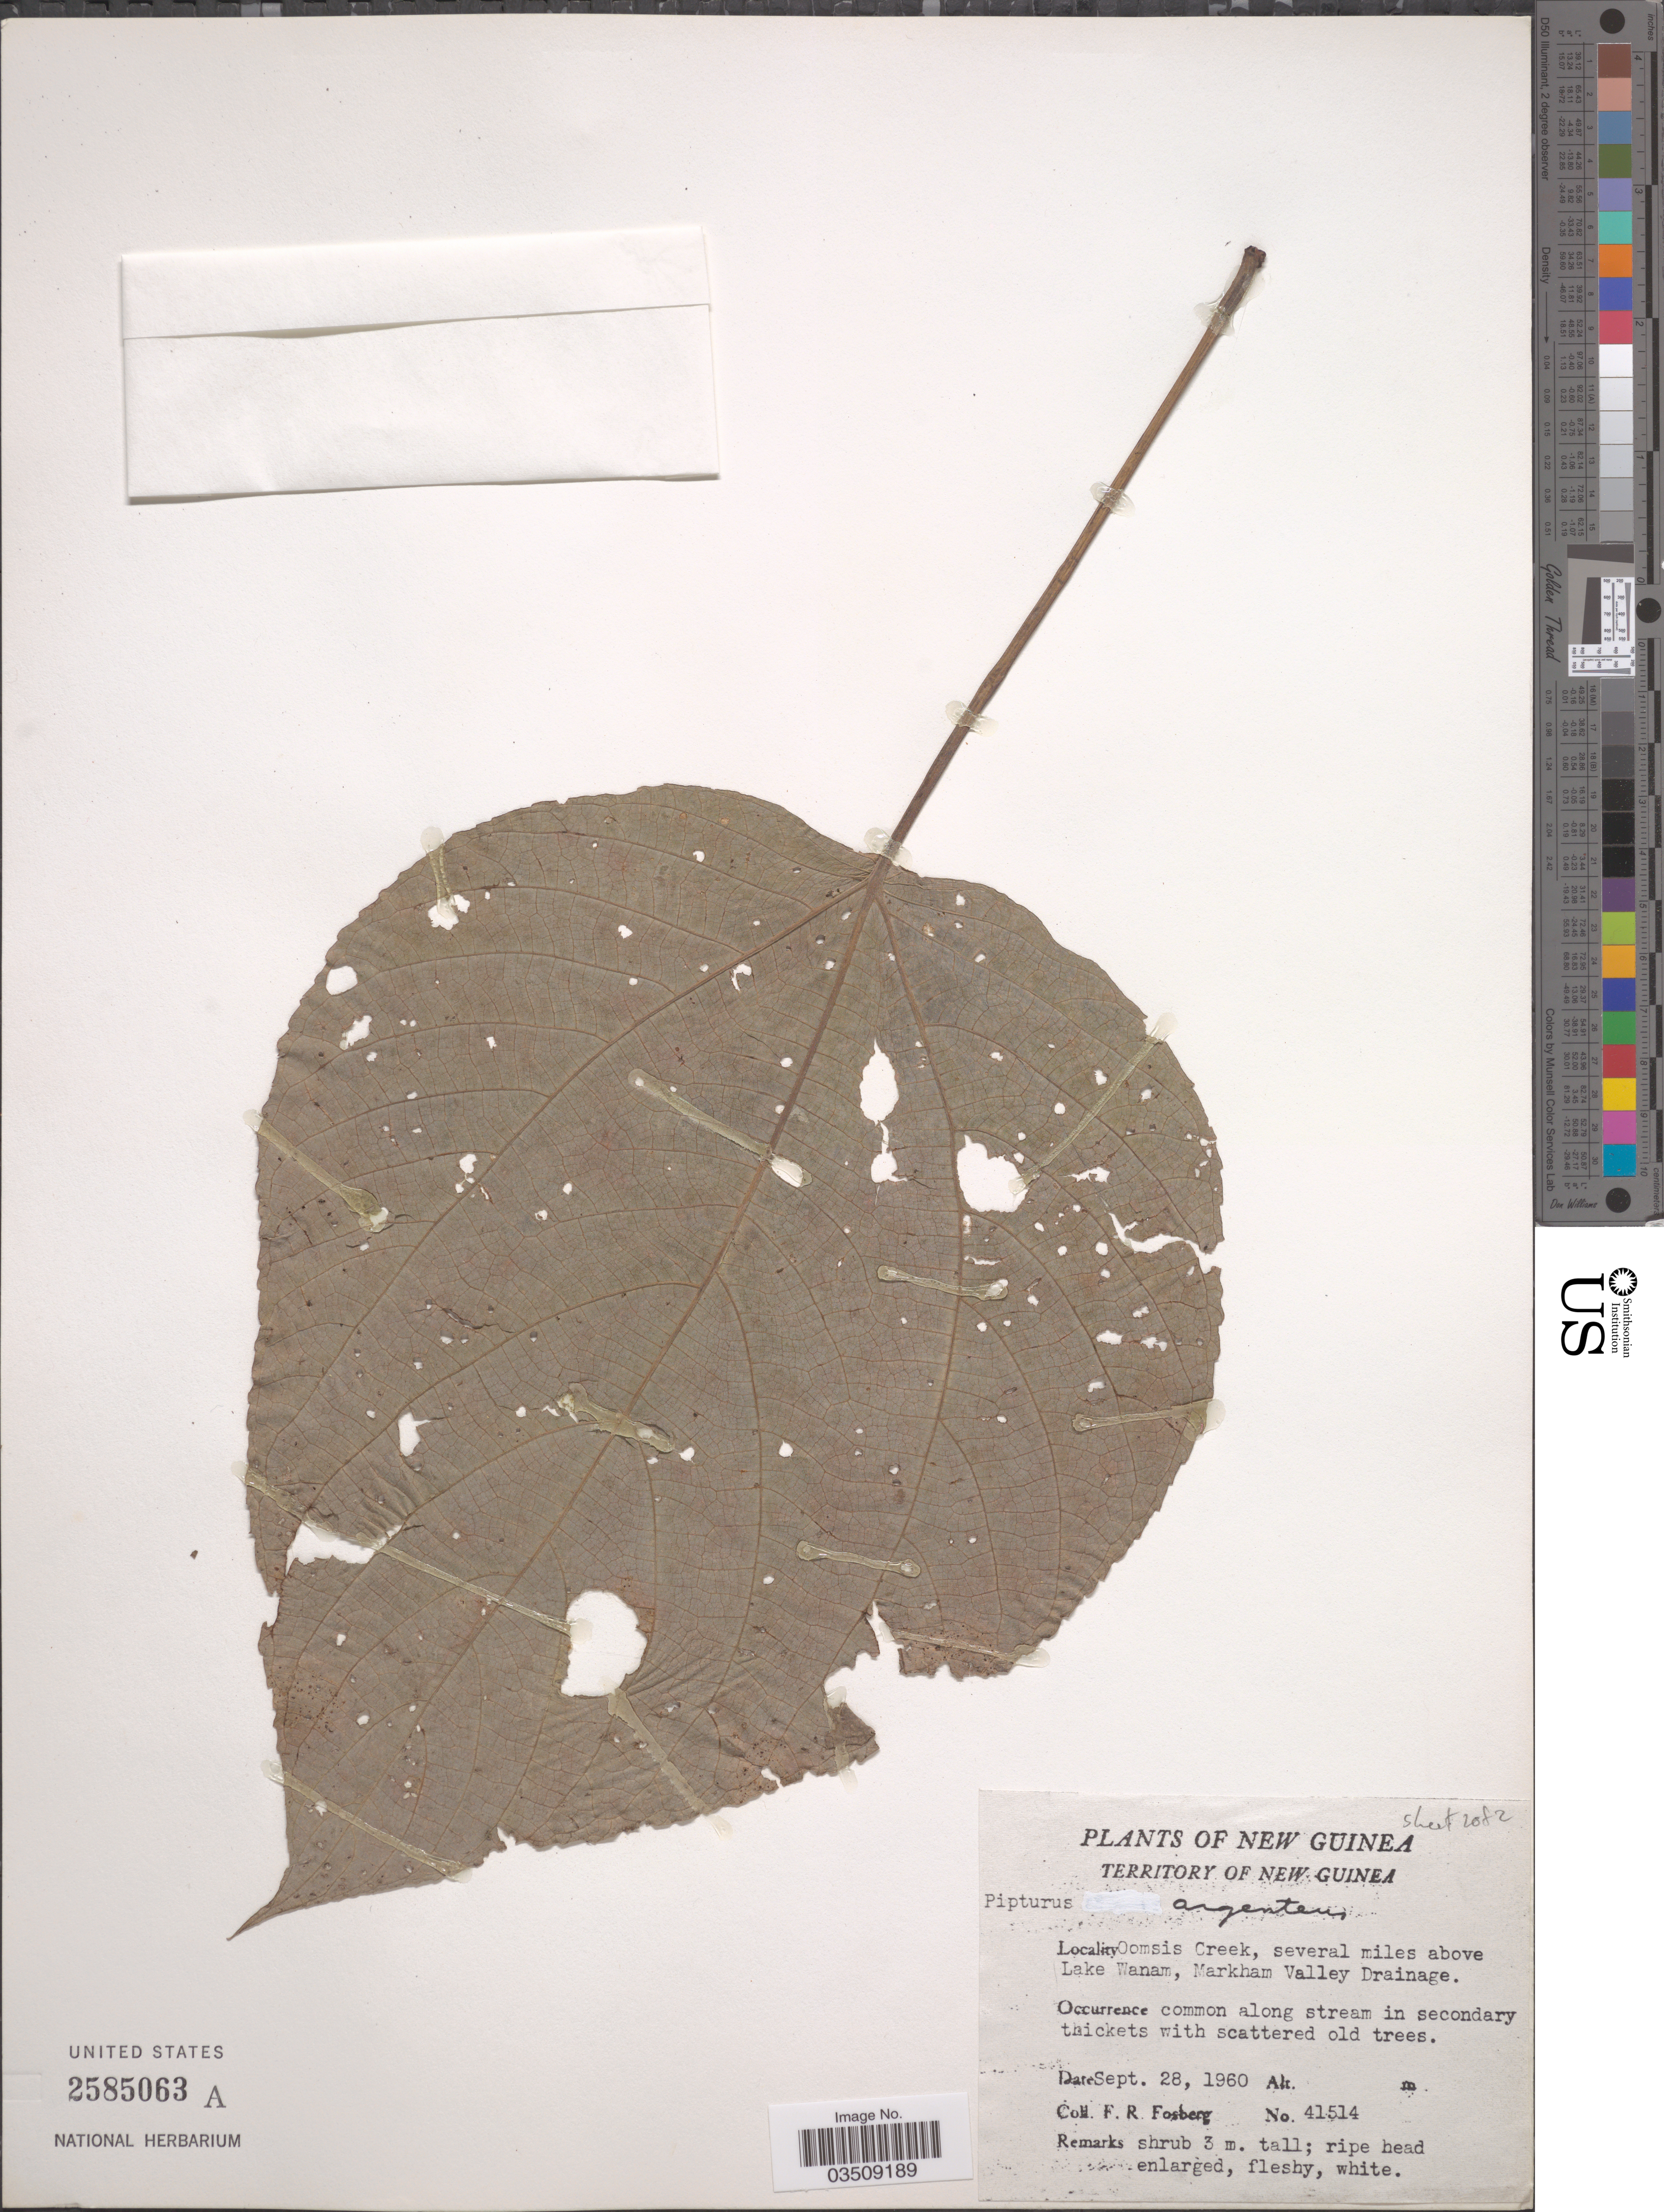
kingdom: Plantae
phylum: Tracheophyta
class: Magnoliopsida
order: Rosales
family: Urticaceae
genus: Pipturus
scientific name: Pipturus argenteus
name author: (G. Forst.) Wedd.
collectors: F. R. Fosberg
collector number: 41514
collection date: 1960-09-28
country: Papua New Guinea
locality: New Guinea. Territory of New Guinea. Oomsis Creek, several miles above Lake Wanan, Markham Valley Drainage.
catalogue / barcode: US 2585063A